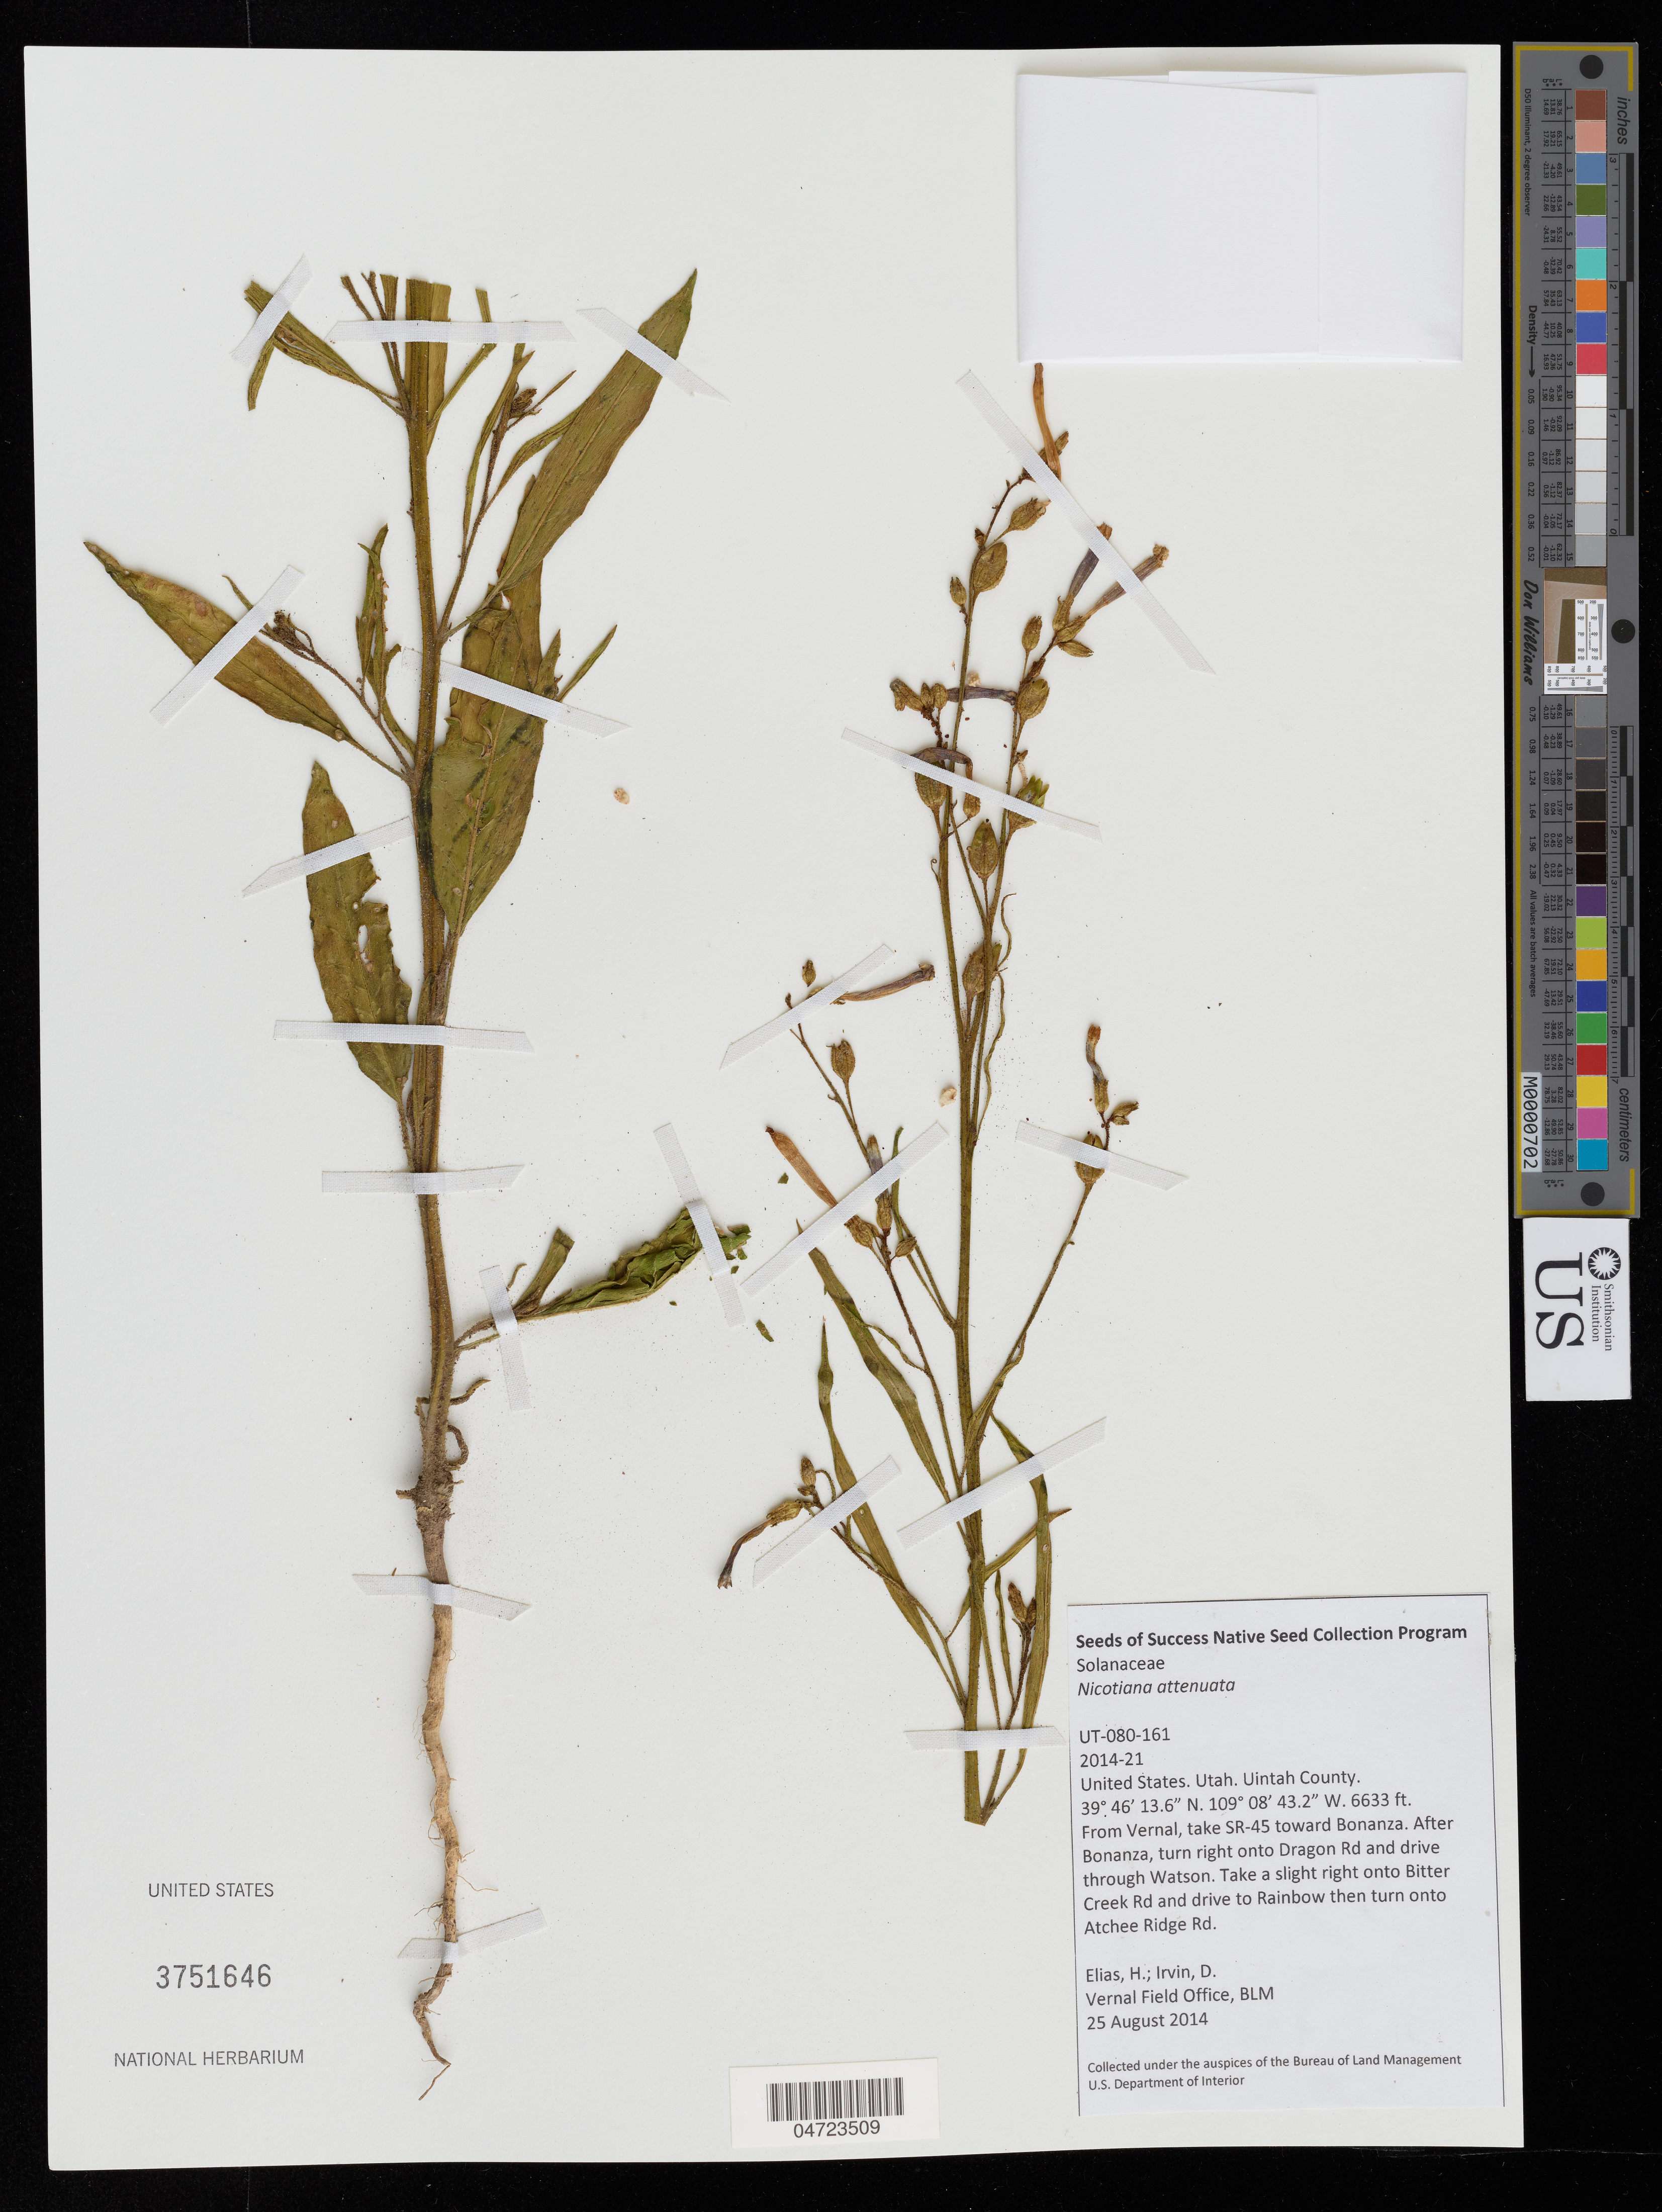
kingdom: Plantae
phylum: Tracheophyta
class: Magnoliopsida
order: Solanales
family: Solanaceae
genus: Nicotiana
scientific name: Nicotiana attenuata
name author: Torr. ex S. Watson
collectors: H. Elias & D. Irvin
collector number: UT-080-161/2014-21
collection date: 2014-08-25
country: United States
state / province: Utah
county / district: Uintah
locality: Uintah County. From Vernal, take SR-45 toward Bonanza. After Bonanza, turn right onto Dragon Rd and drive through Watson. Take a slight right onto Bitter Creek Rd and drive to Rainbow then turn onto Atchee Ridge Rd.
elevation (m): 2022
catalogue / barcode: US 3751646